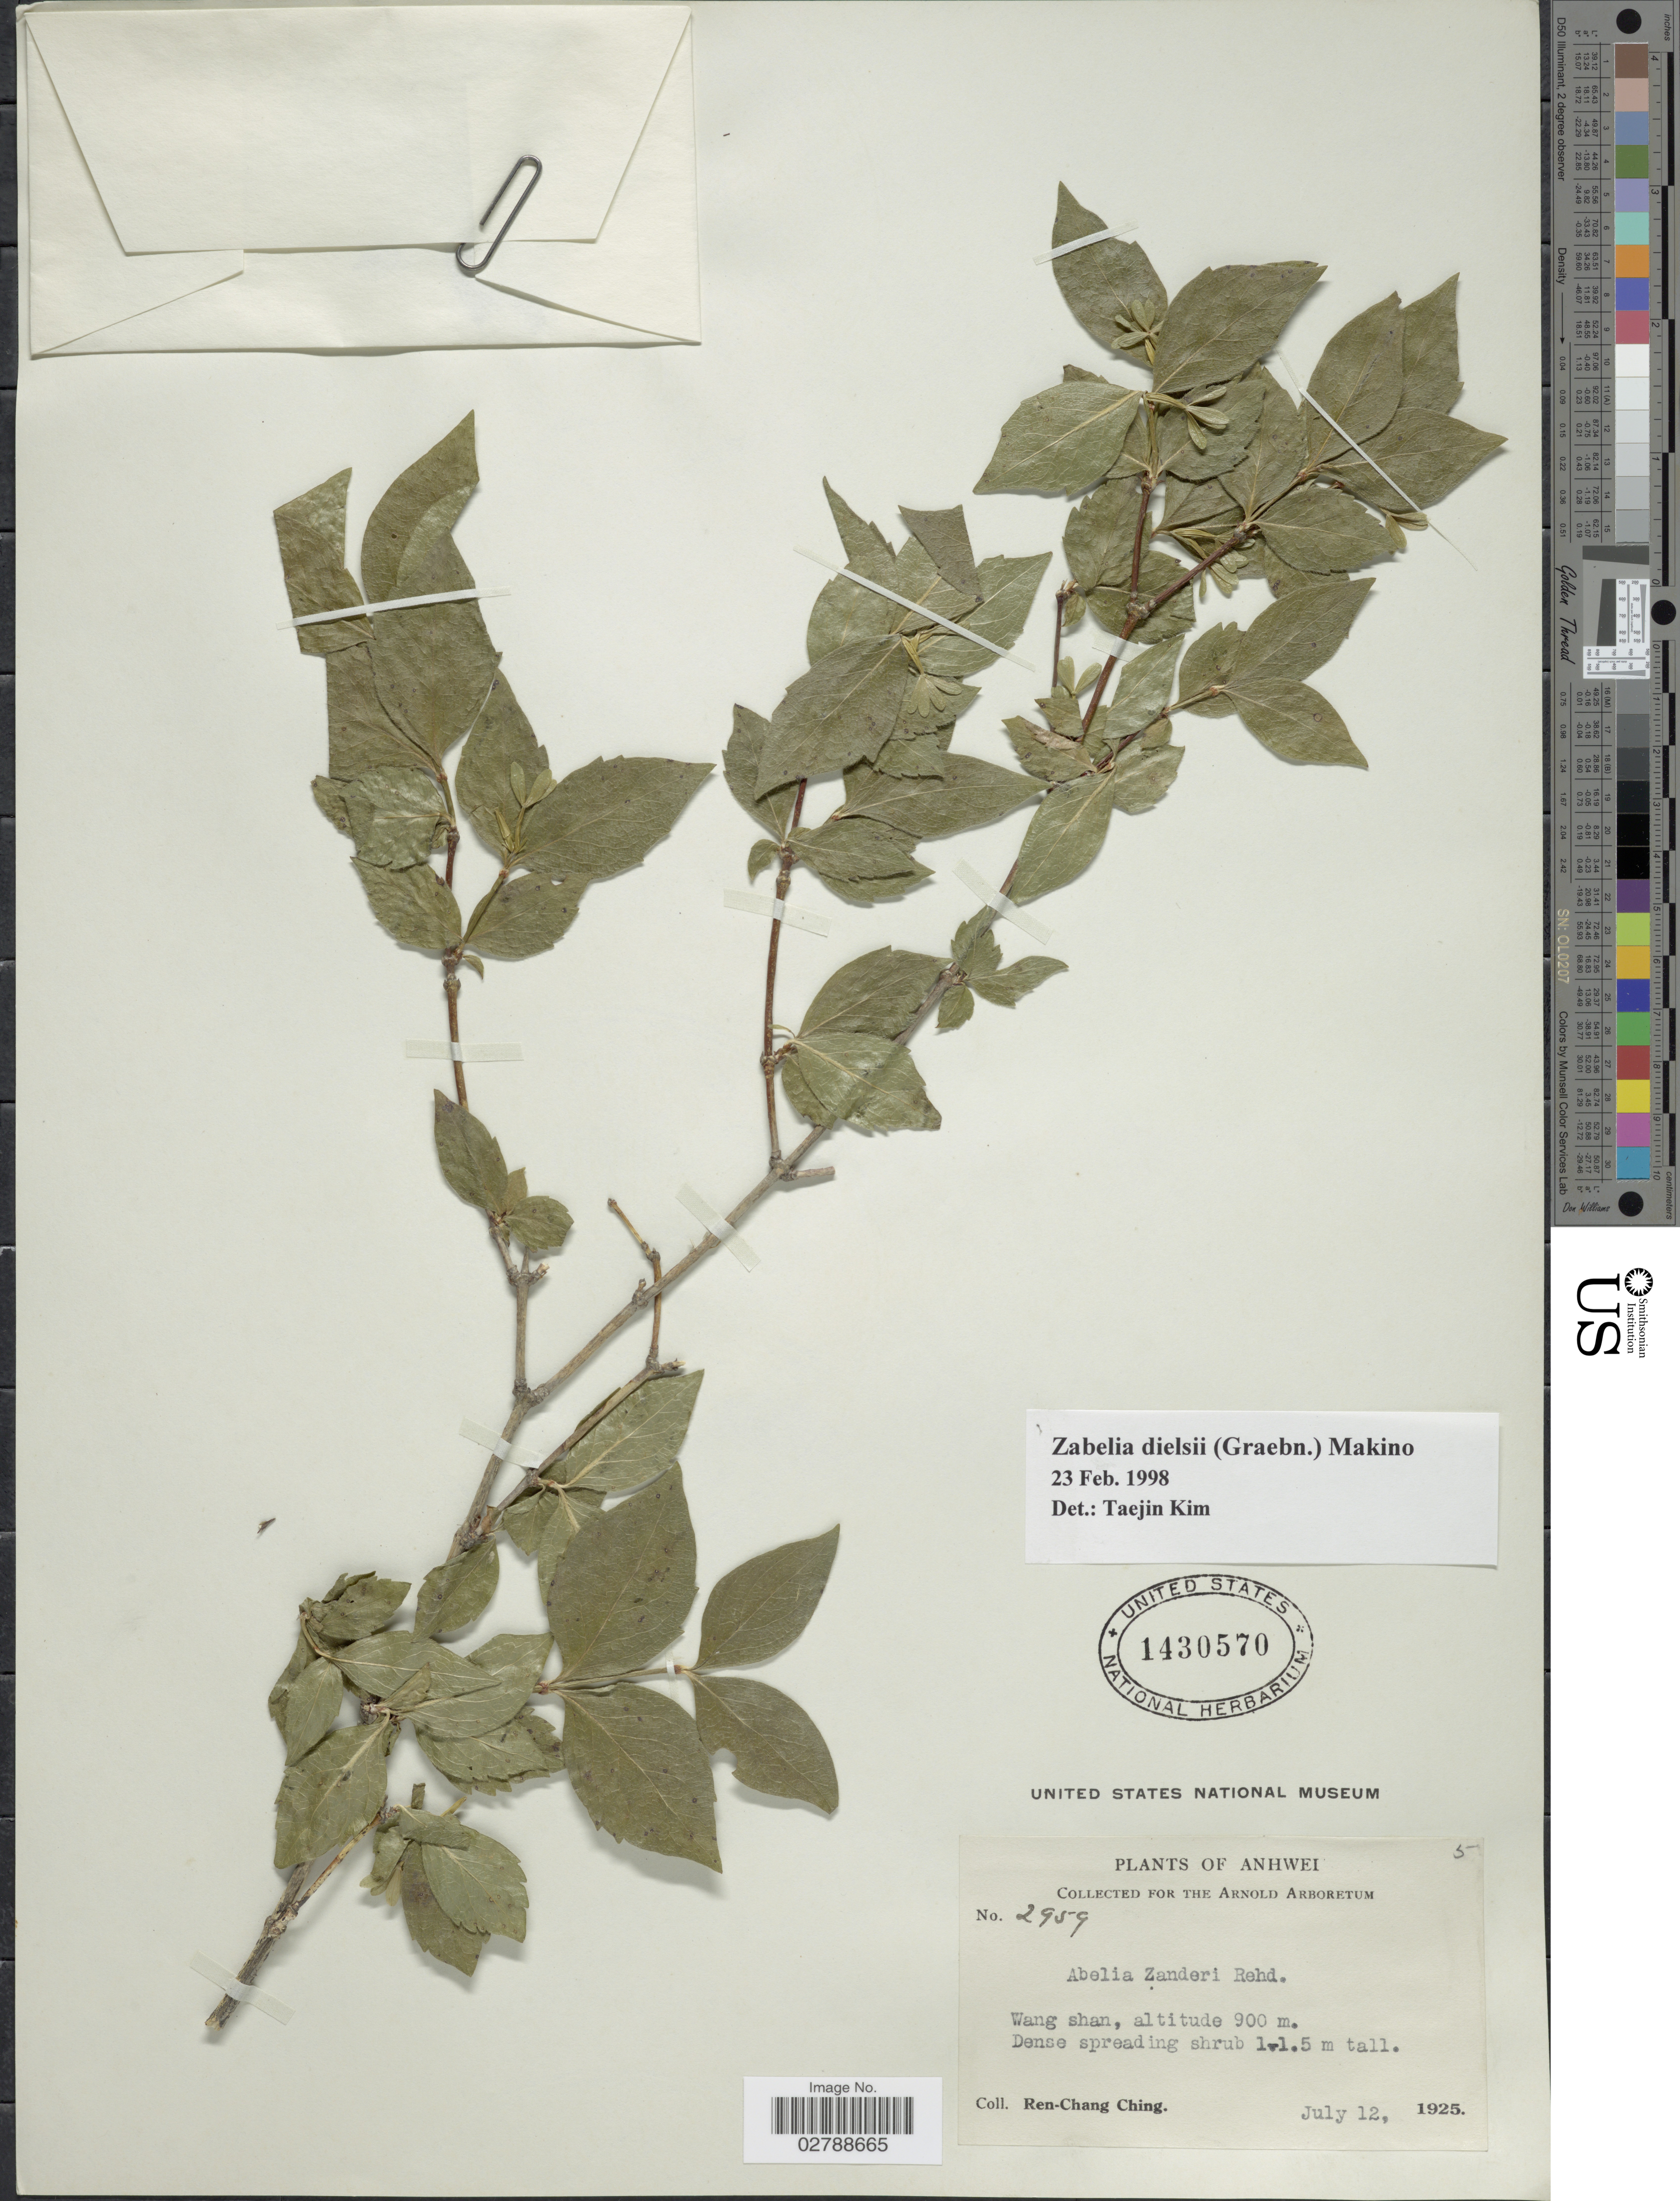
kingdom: Plantae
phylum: Tracheophyta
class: Magnoliopsida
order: Dipsacales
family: Caprifoliaceae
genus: Zabelia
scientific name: Zabelia dielsii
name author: (Graebn.) Makino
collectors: R. C. Ching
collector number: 2959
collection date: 1925-07-12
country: China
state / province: Anhui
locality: Anhwei. Wang Shan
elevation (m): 900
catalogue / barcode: US 1430570